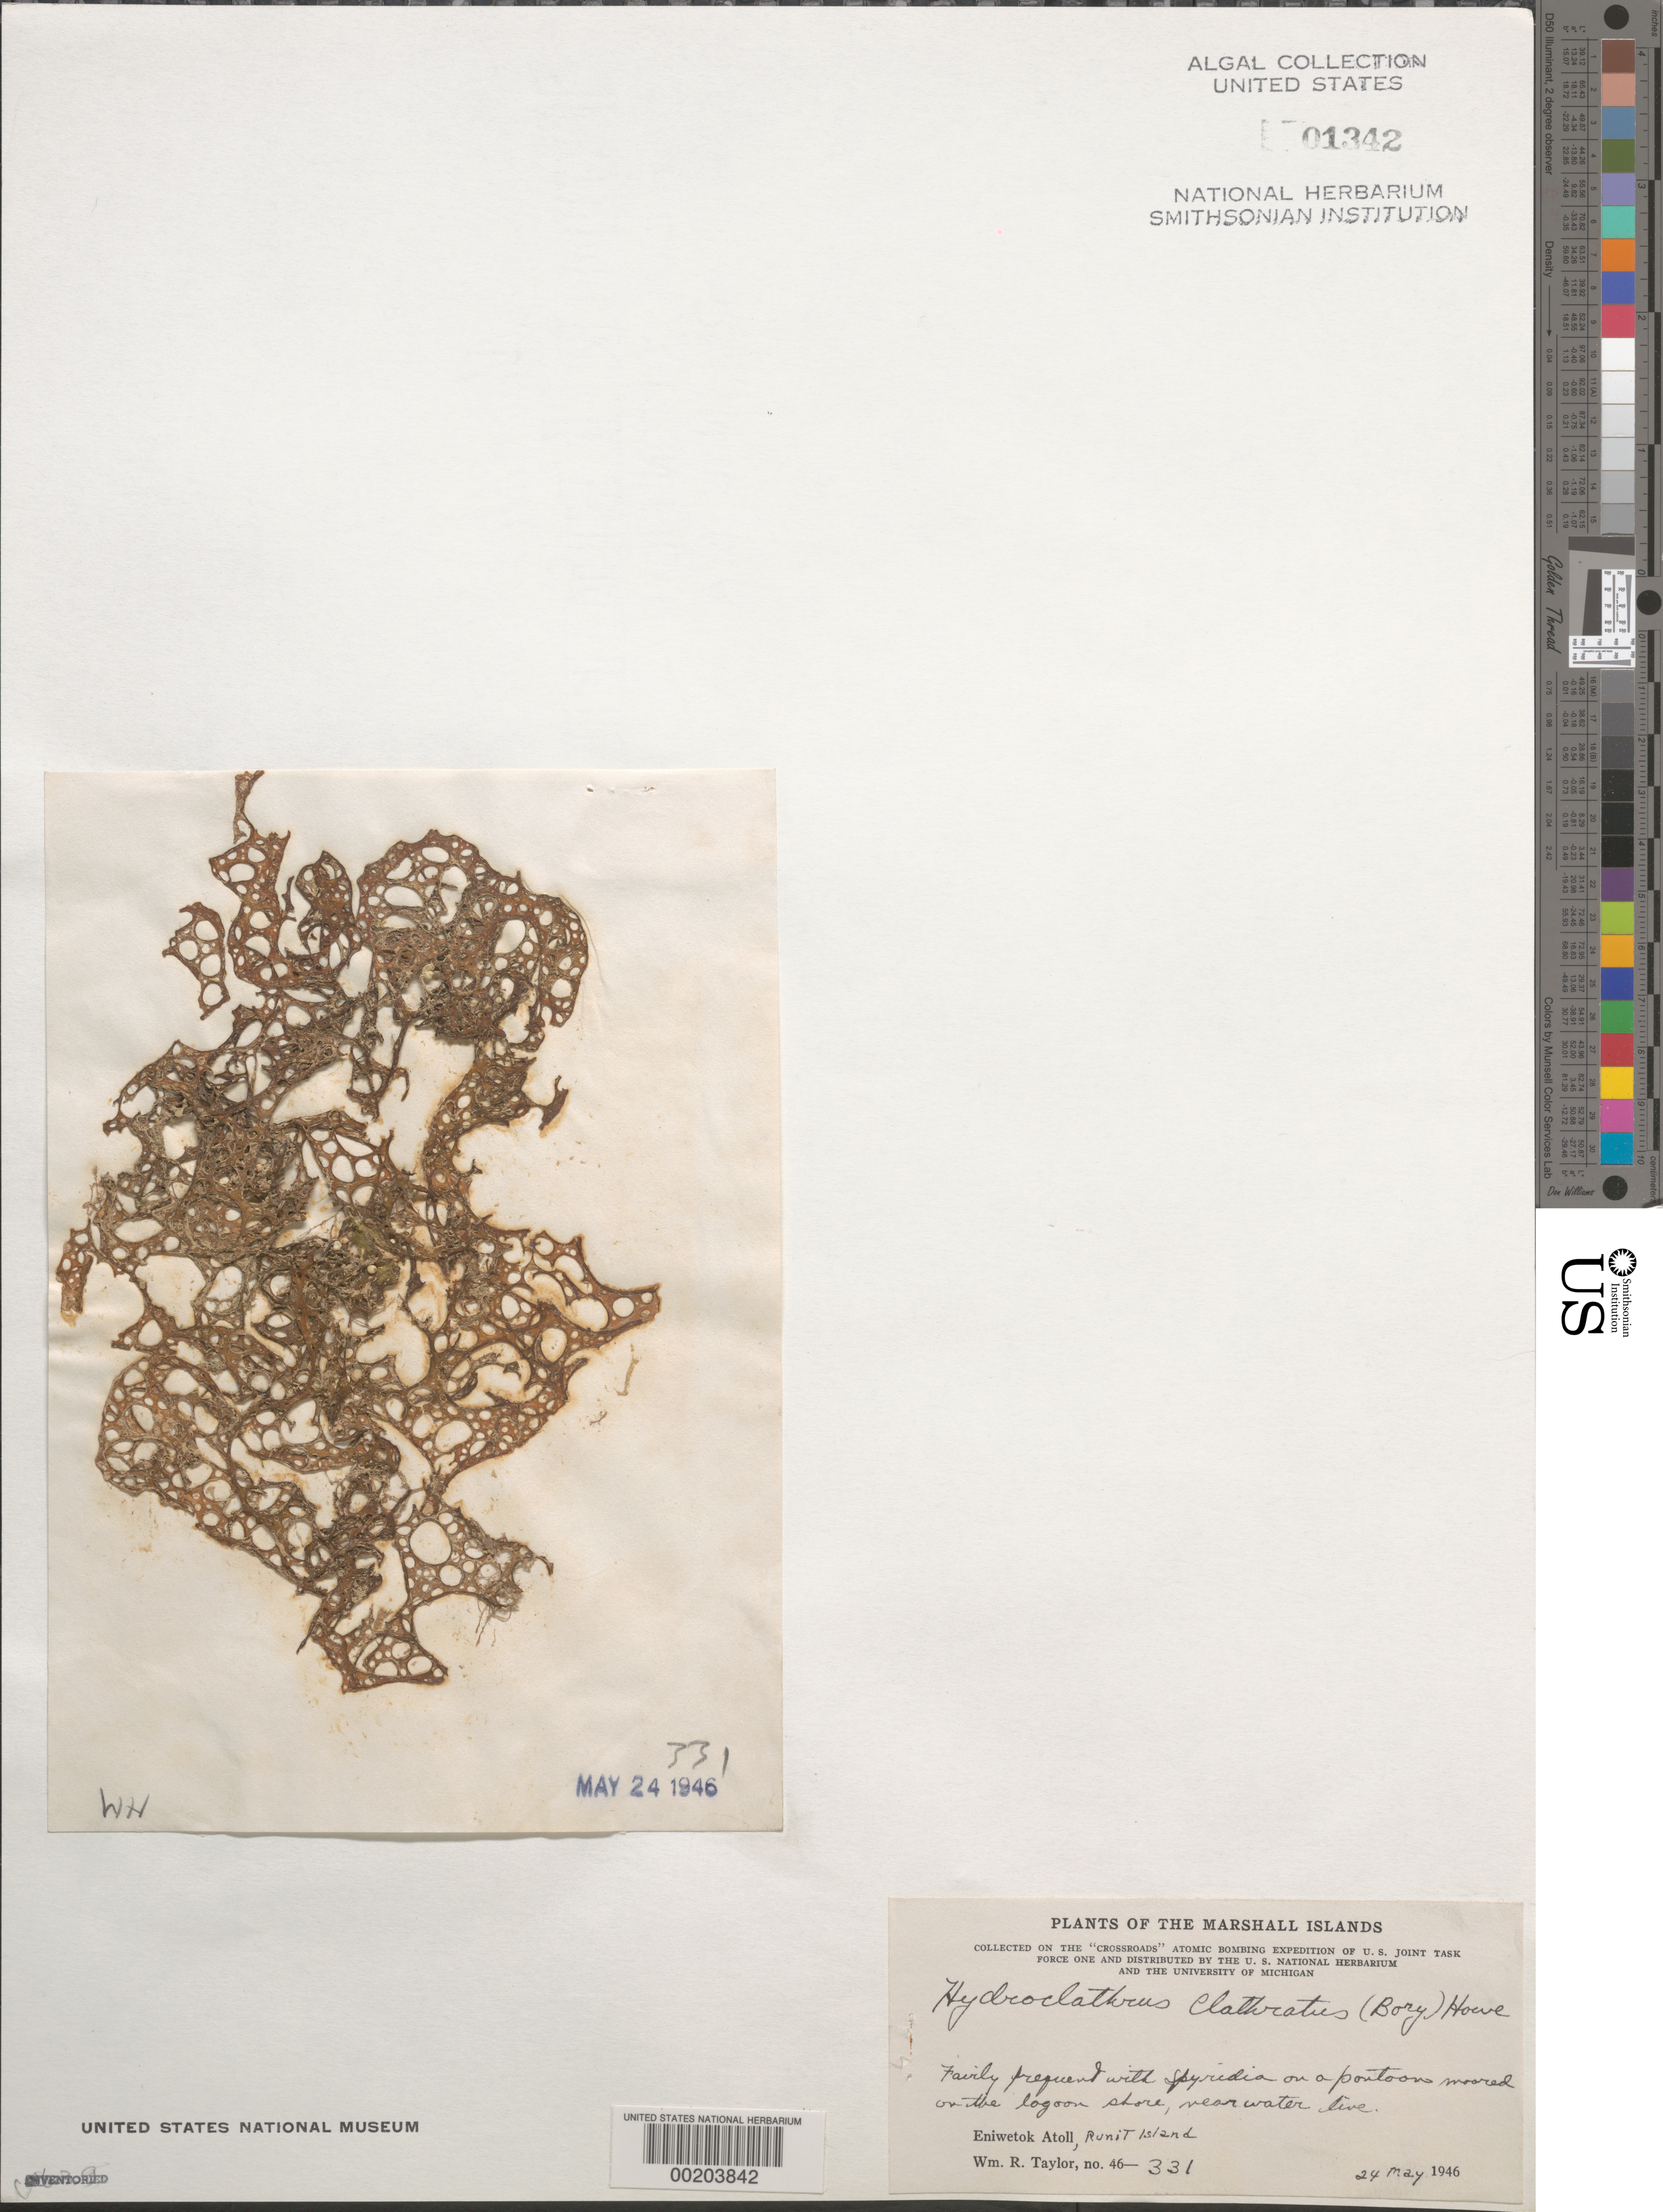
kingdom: Chromista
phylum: Ochrophyta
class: Phaeophyceae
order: Scytosiphonales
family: Scytosiphonaceae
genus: Hydroclathrus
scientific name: Hydroclathrus clathratus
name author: (C. Agardh) M. Howe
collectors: W. R. Taylor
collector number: WRT 46-331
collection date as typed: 24 May 1946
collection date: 1946-05-24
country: Marshall Islands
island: Enewetak [Eniwetok] Atoll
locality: Runit Islet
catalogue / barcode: US 1342